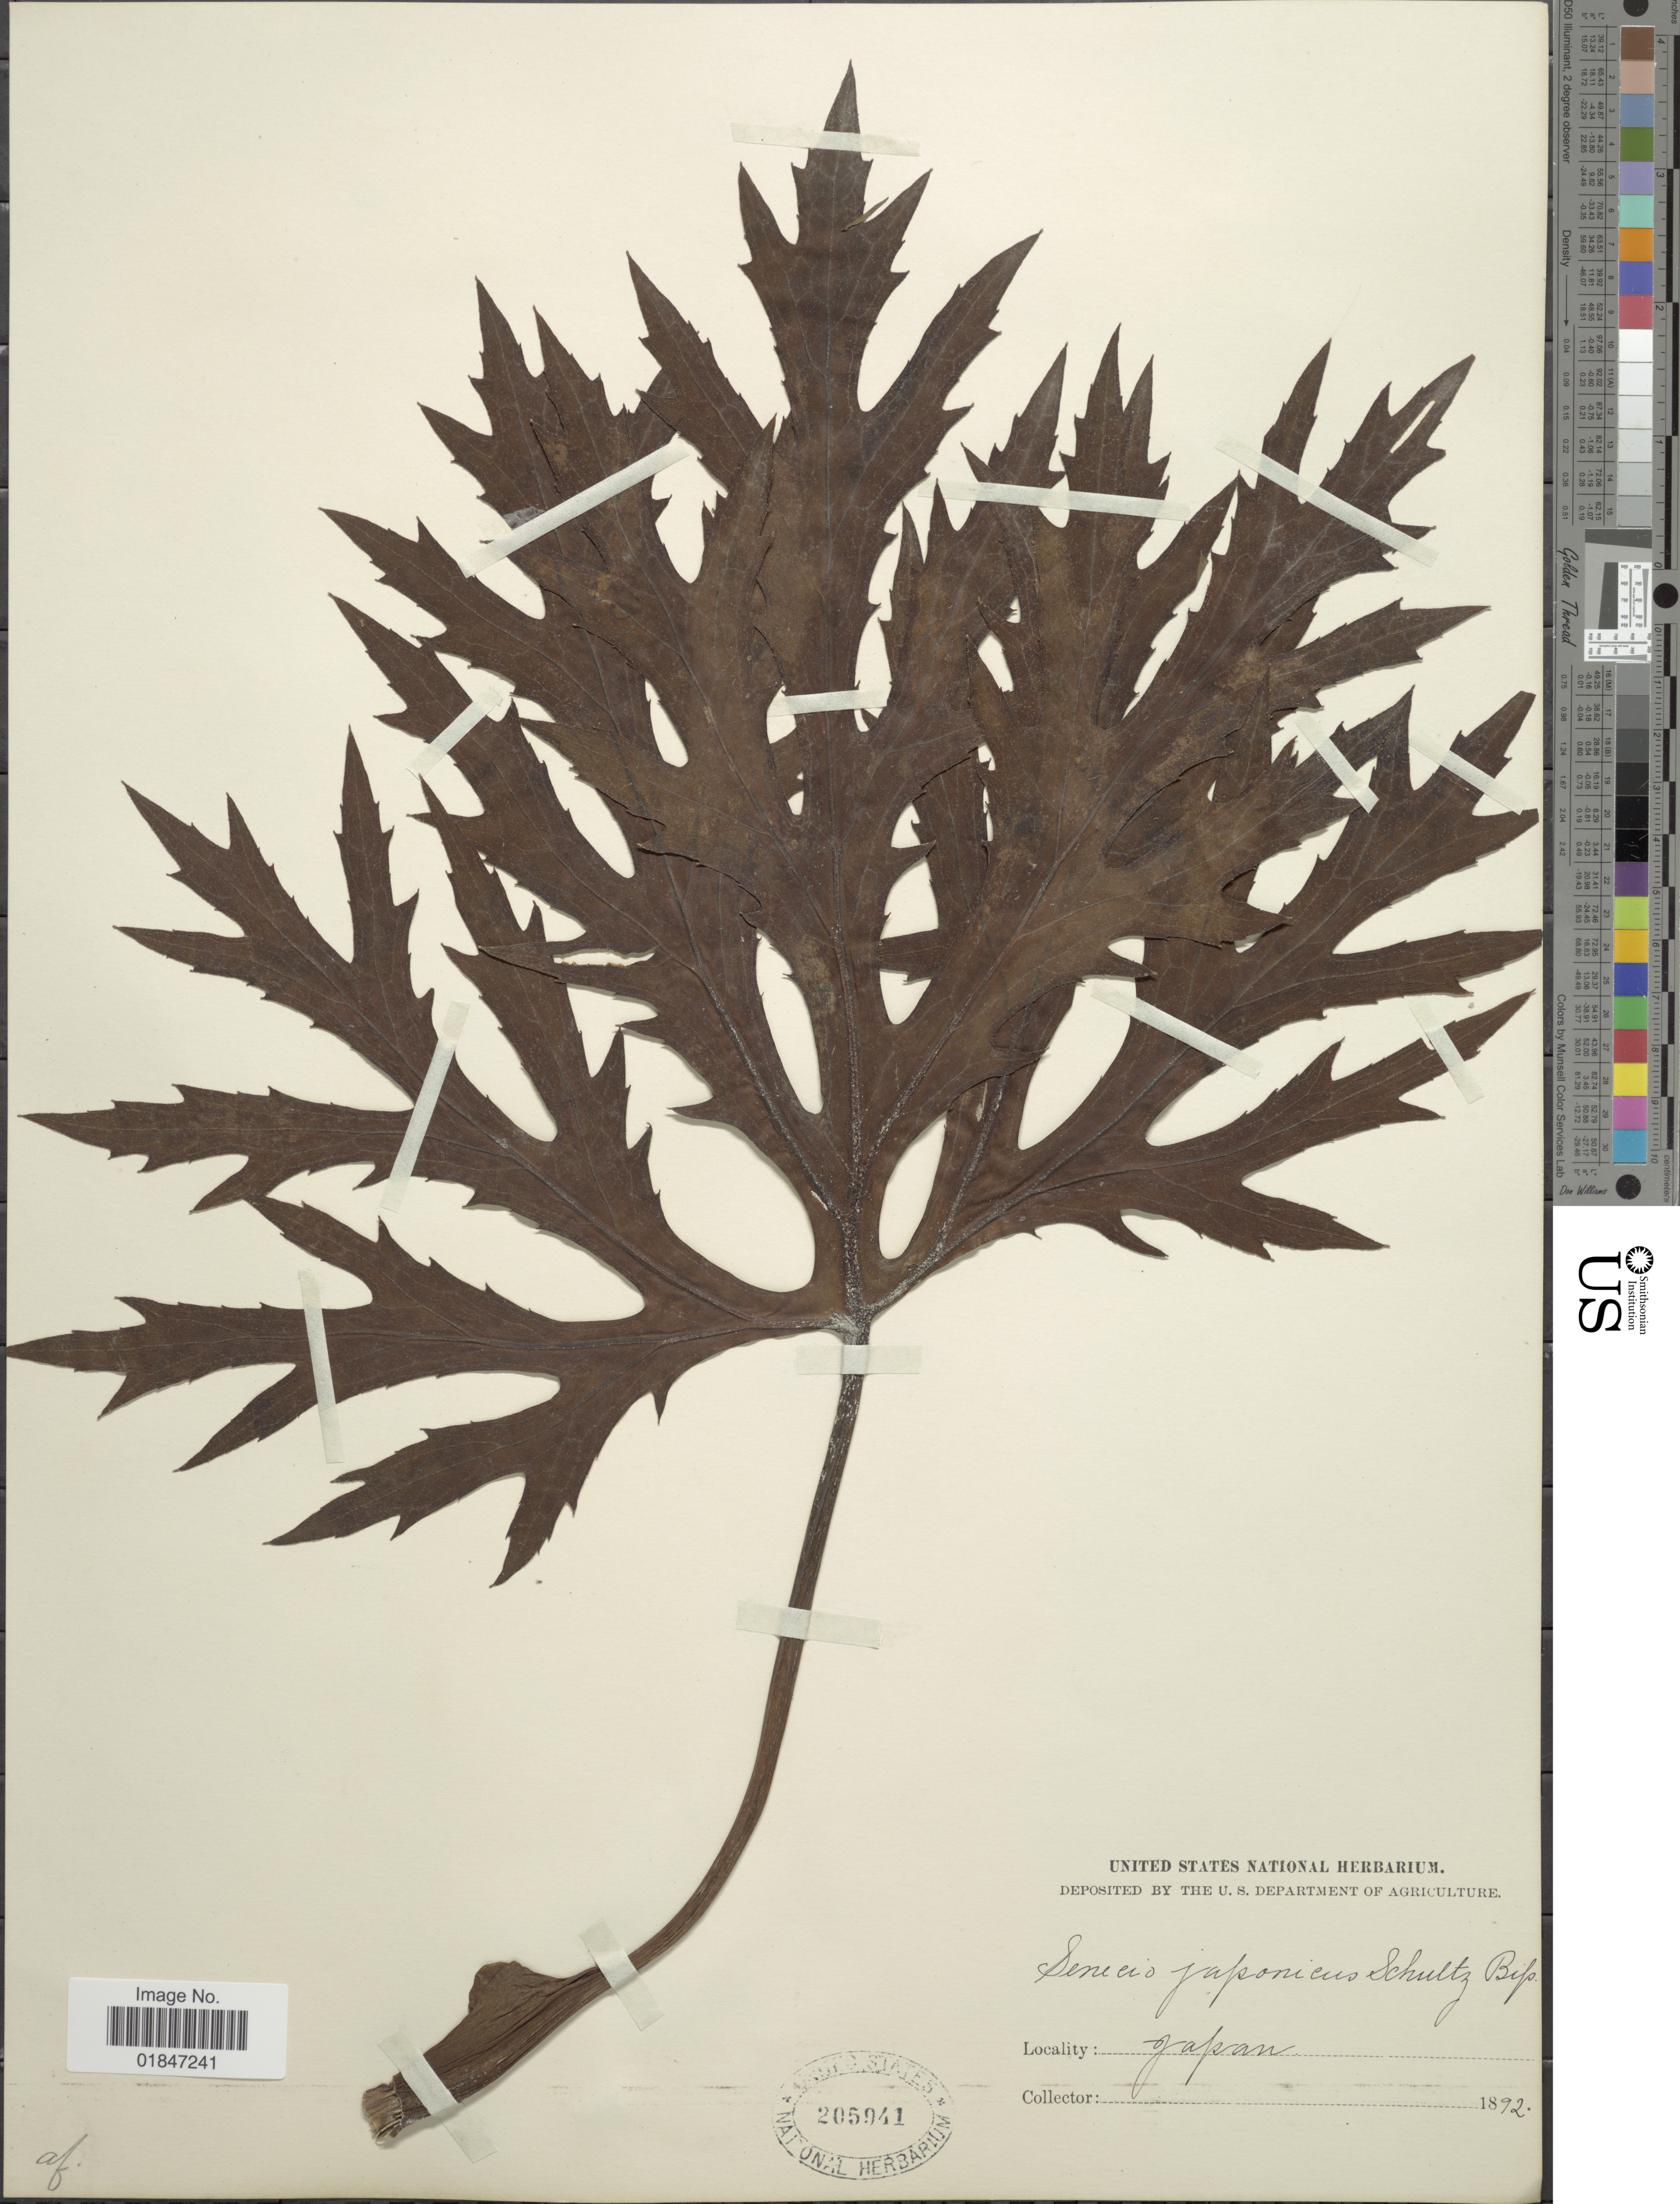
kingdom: Plantae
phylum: Tracheophyta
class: Magnoliopsida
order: Asterales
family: Asteraceae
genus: Ligularia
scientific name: Ligularia japonica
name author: (L. f.) Less. ex DC.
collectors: U.S. National Herbarium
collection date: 1892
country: Japan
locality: Japan.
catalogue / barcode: US 205941